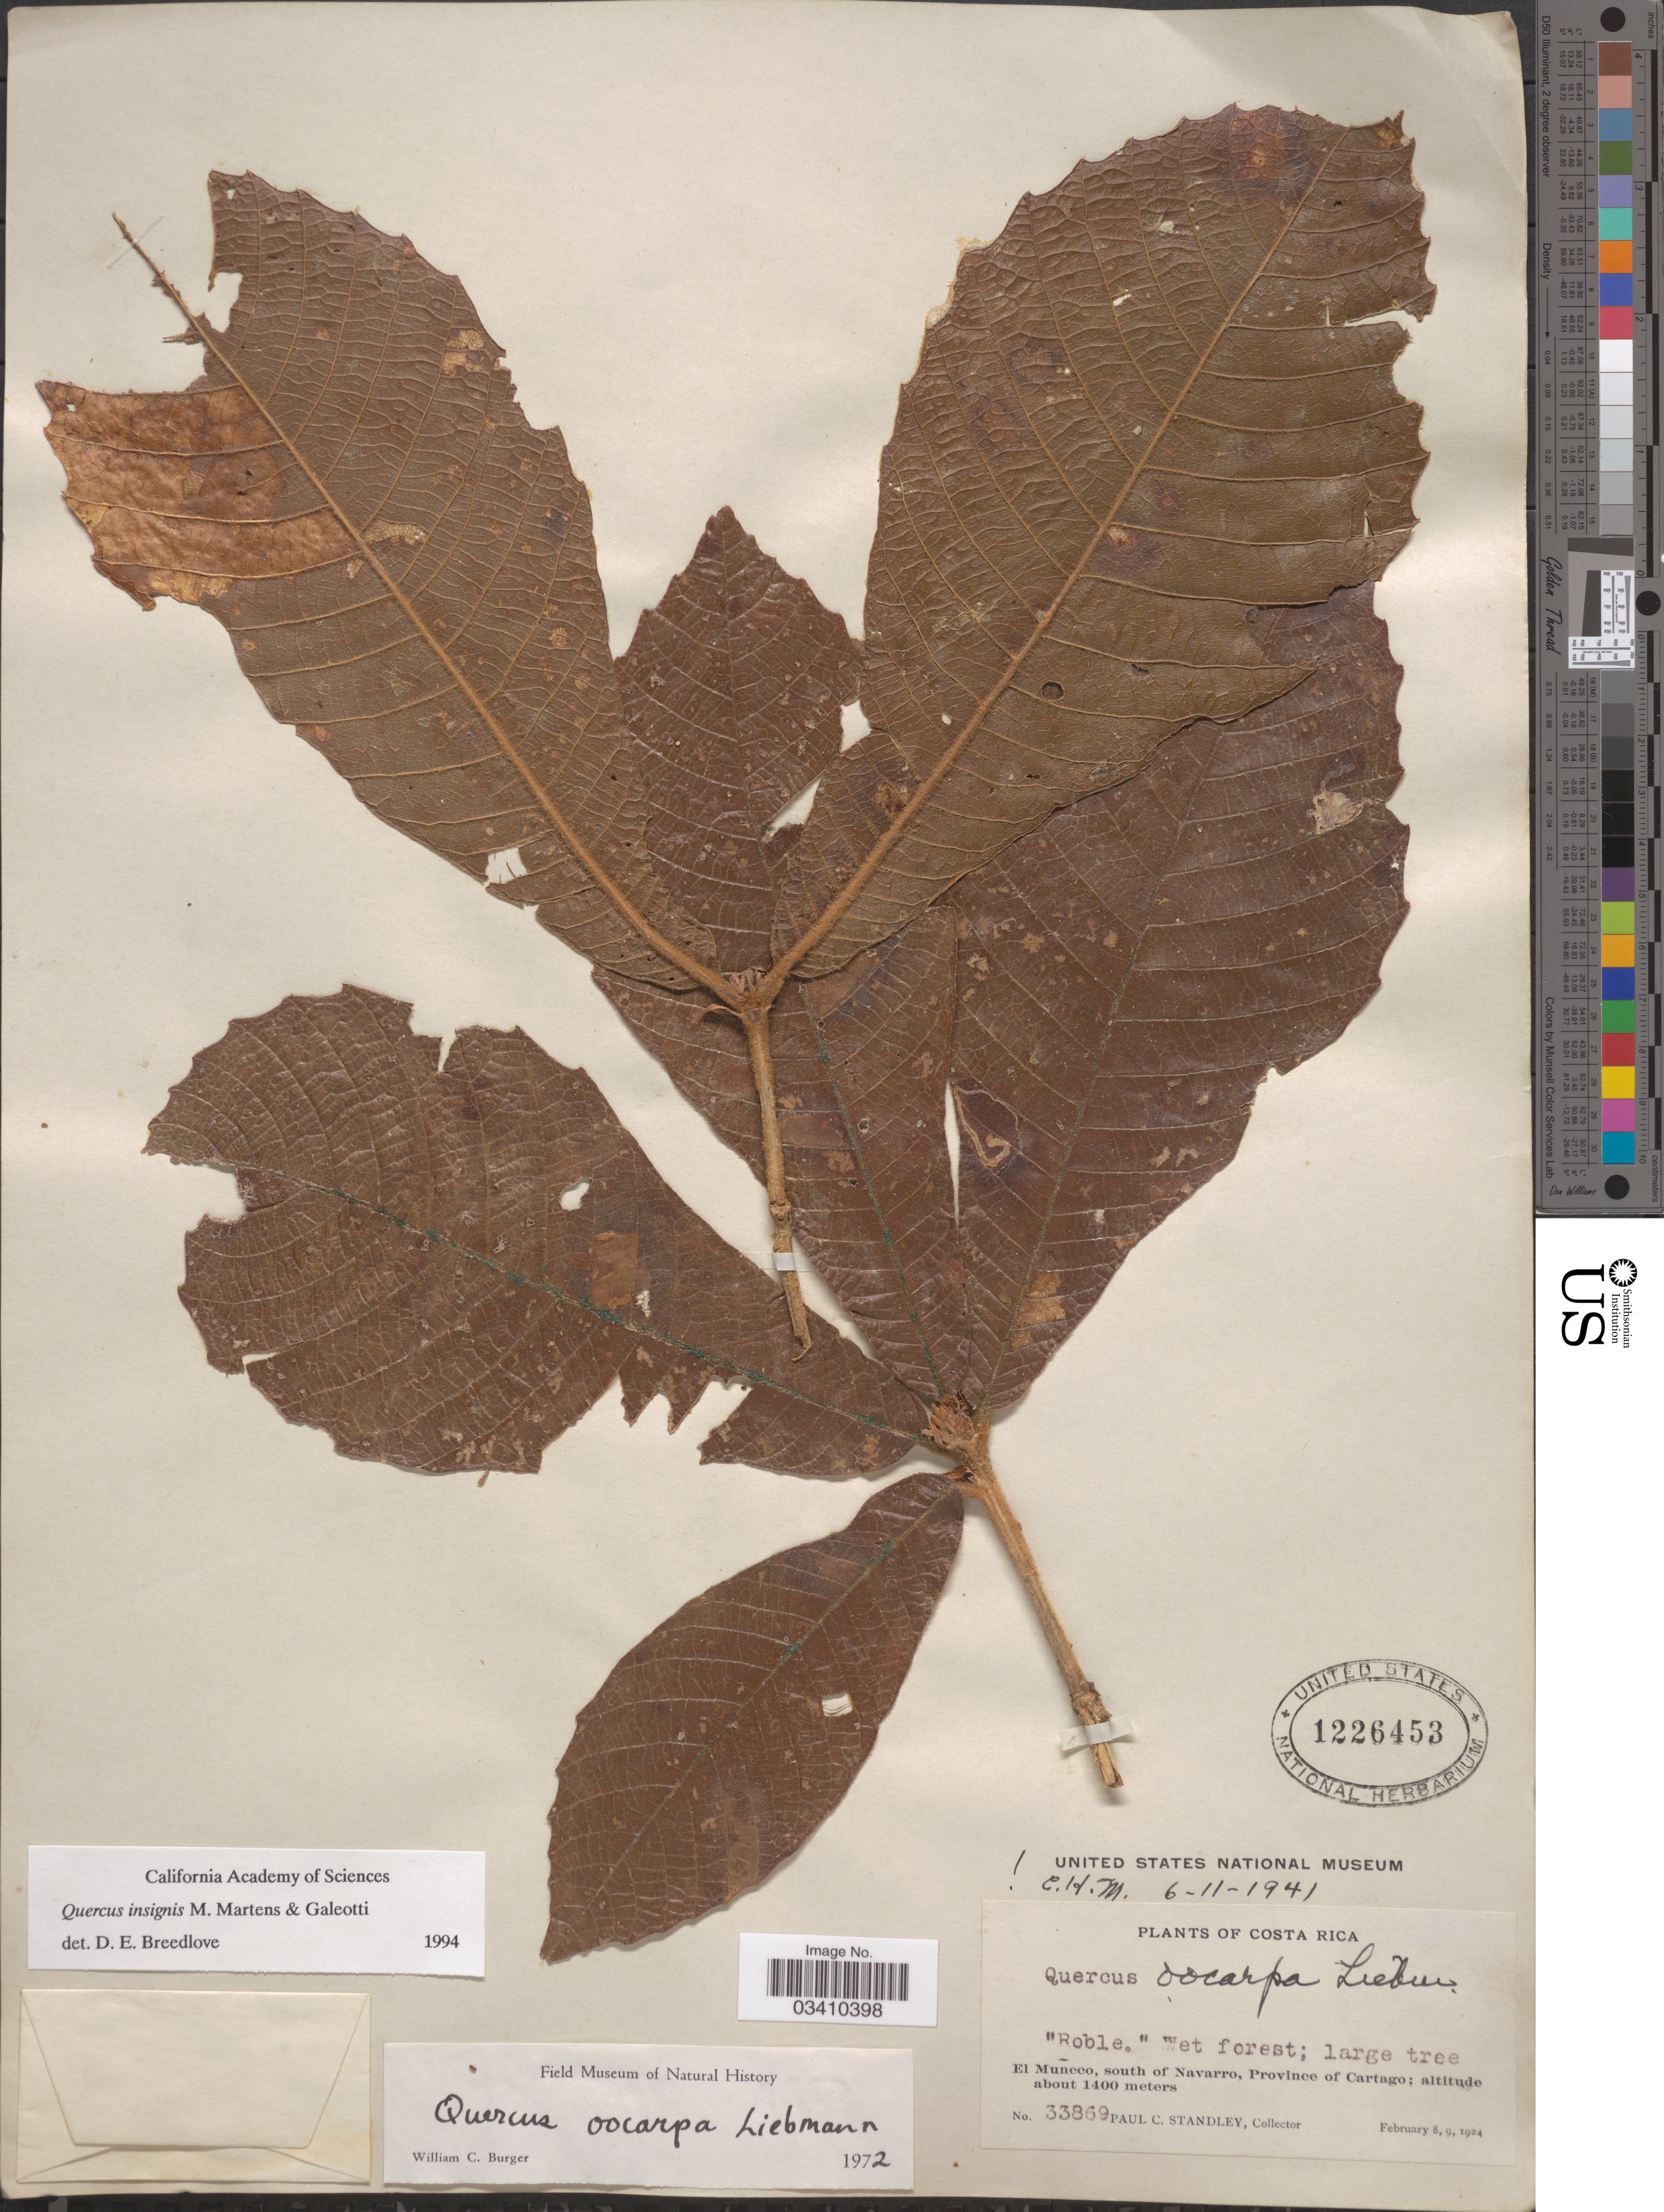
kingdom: Plantae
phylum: Tracheophyta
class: Magnoliopsida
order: Fagales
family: Fagaceae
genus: Quercus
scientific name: Quercus insignis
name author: M. Martens & Galeotti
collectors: P. C. Standley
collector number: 33869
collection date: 1924-02-08/1924-02-09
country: Costa Rica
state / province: Cartago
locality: El Muñeco, south of Navarro.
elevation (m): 1400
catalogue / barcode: US 1226453